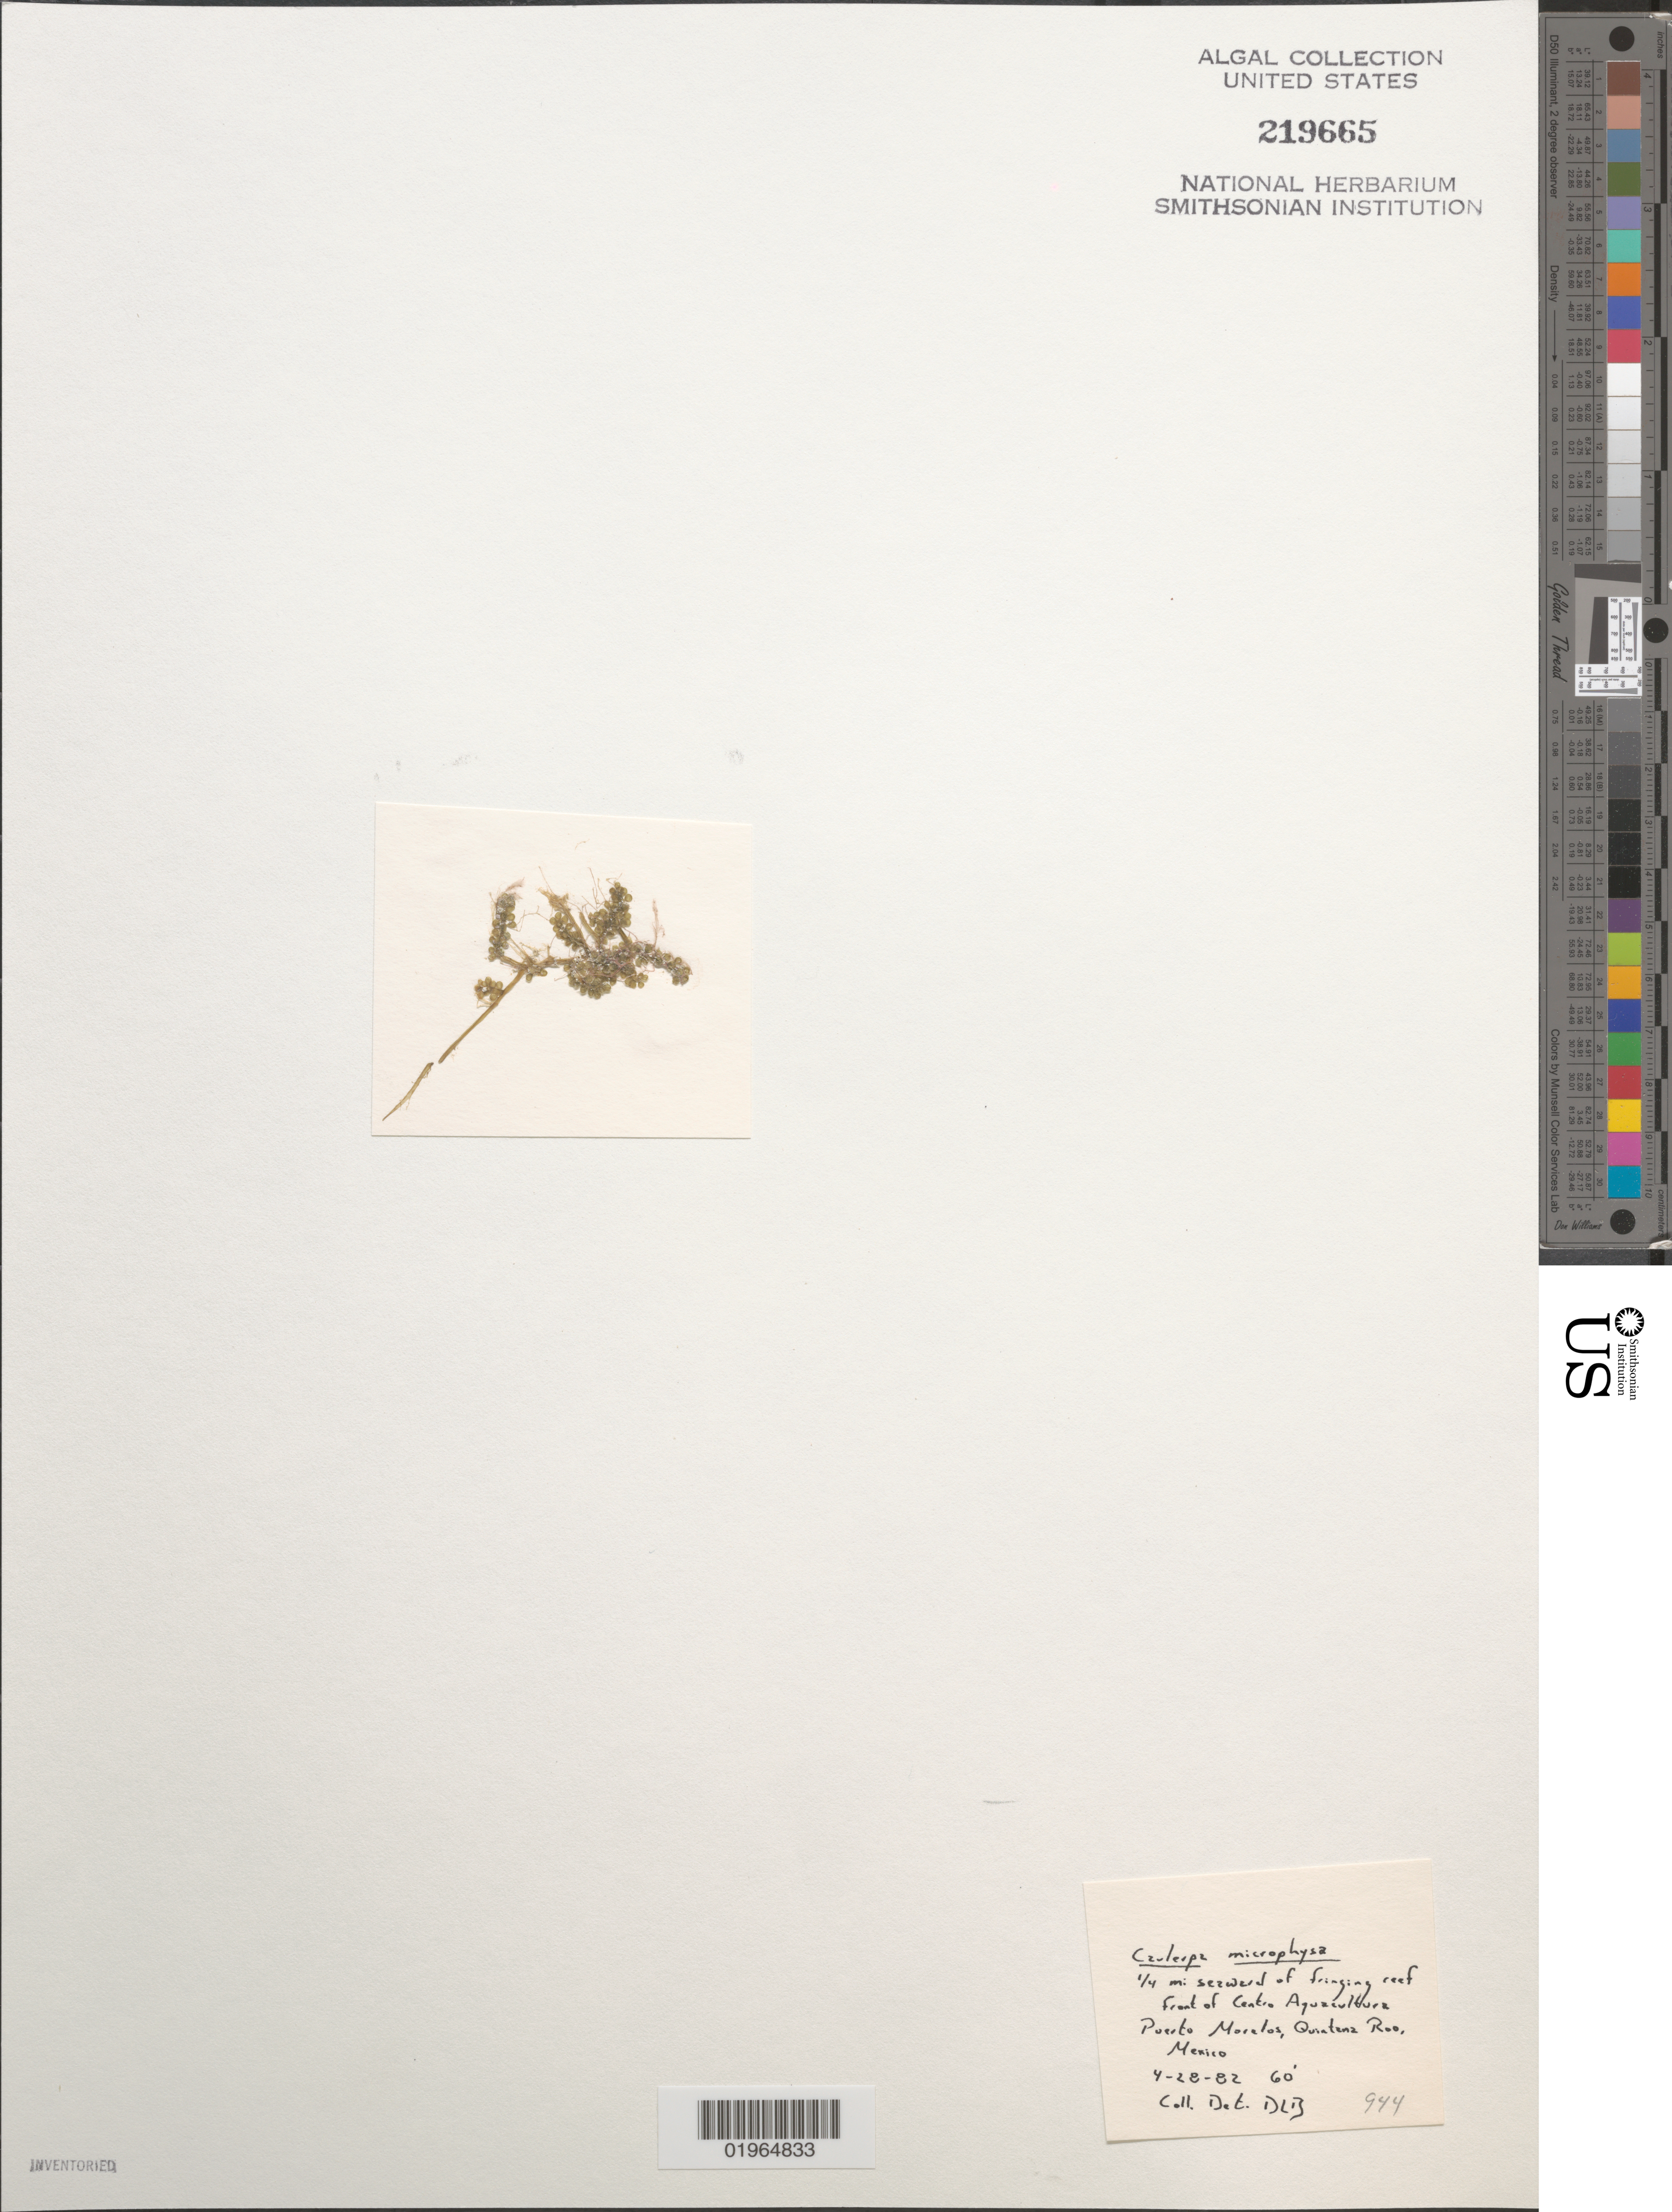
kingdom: Plantae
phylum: Chlorophyta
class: Ulvophyceae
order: Bryopsidales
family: Caulerpaceae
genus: Caulerpa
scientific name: Caulerpa microphysa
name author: (Weber Bosse) Feldmann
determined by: Ballantine, D. L.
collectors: D.L. Ballantine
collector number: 944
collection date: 1982-04-28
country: Mexico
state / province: Quintana Roo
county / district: Puerto Morelos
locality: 1/4 mi seaward of fringing reef front of Centro Aquacultura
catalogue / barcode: US 219665